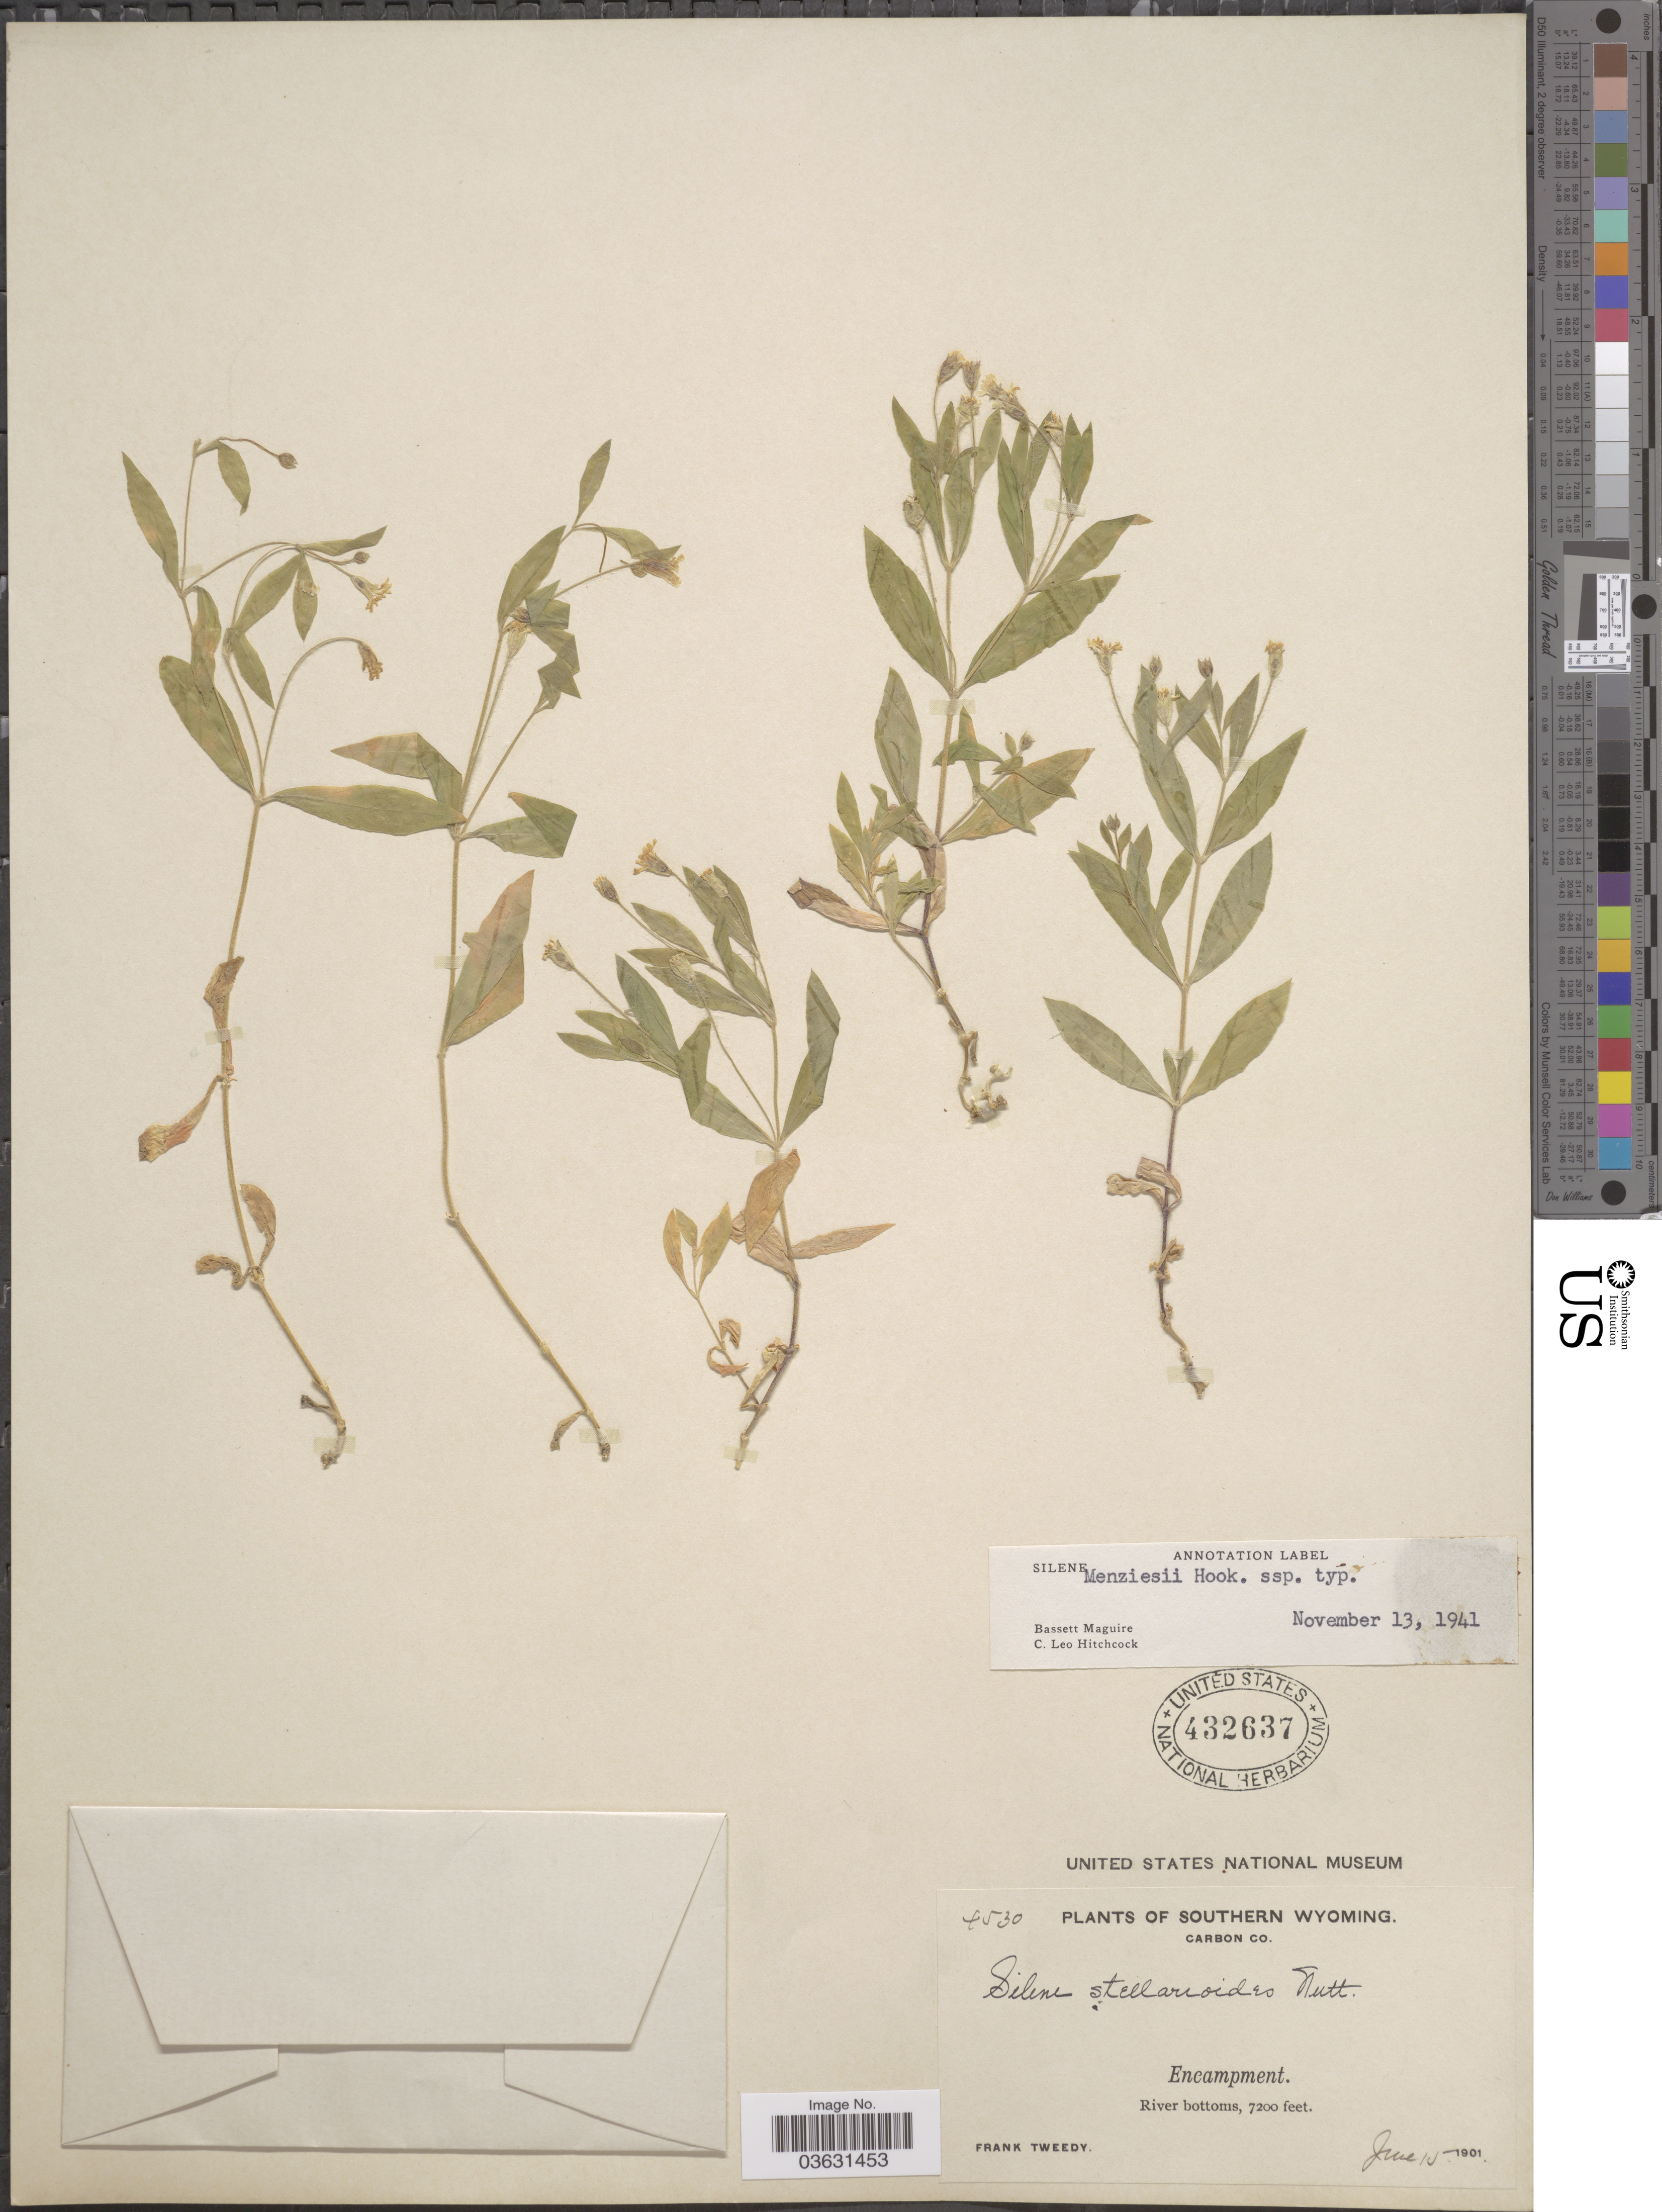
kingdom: Plantae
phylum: Tracheophyta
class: Magnoliopsida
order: Caryophyllales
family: Caryophyllaceae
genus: Silene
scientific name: Silene menziesii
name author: Hook.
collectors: F. Tweedy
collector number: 4530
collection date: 1901-06-15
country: United States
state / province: Wyoming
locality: Southern Wyoming. Carbon Co. Encampment.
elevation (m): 2195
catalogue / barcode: US 432637